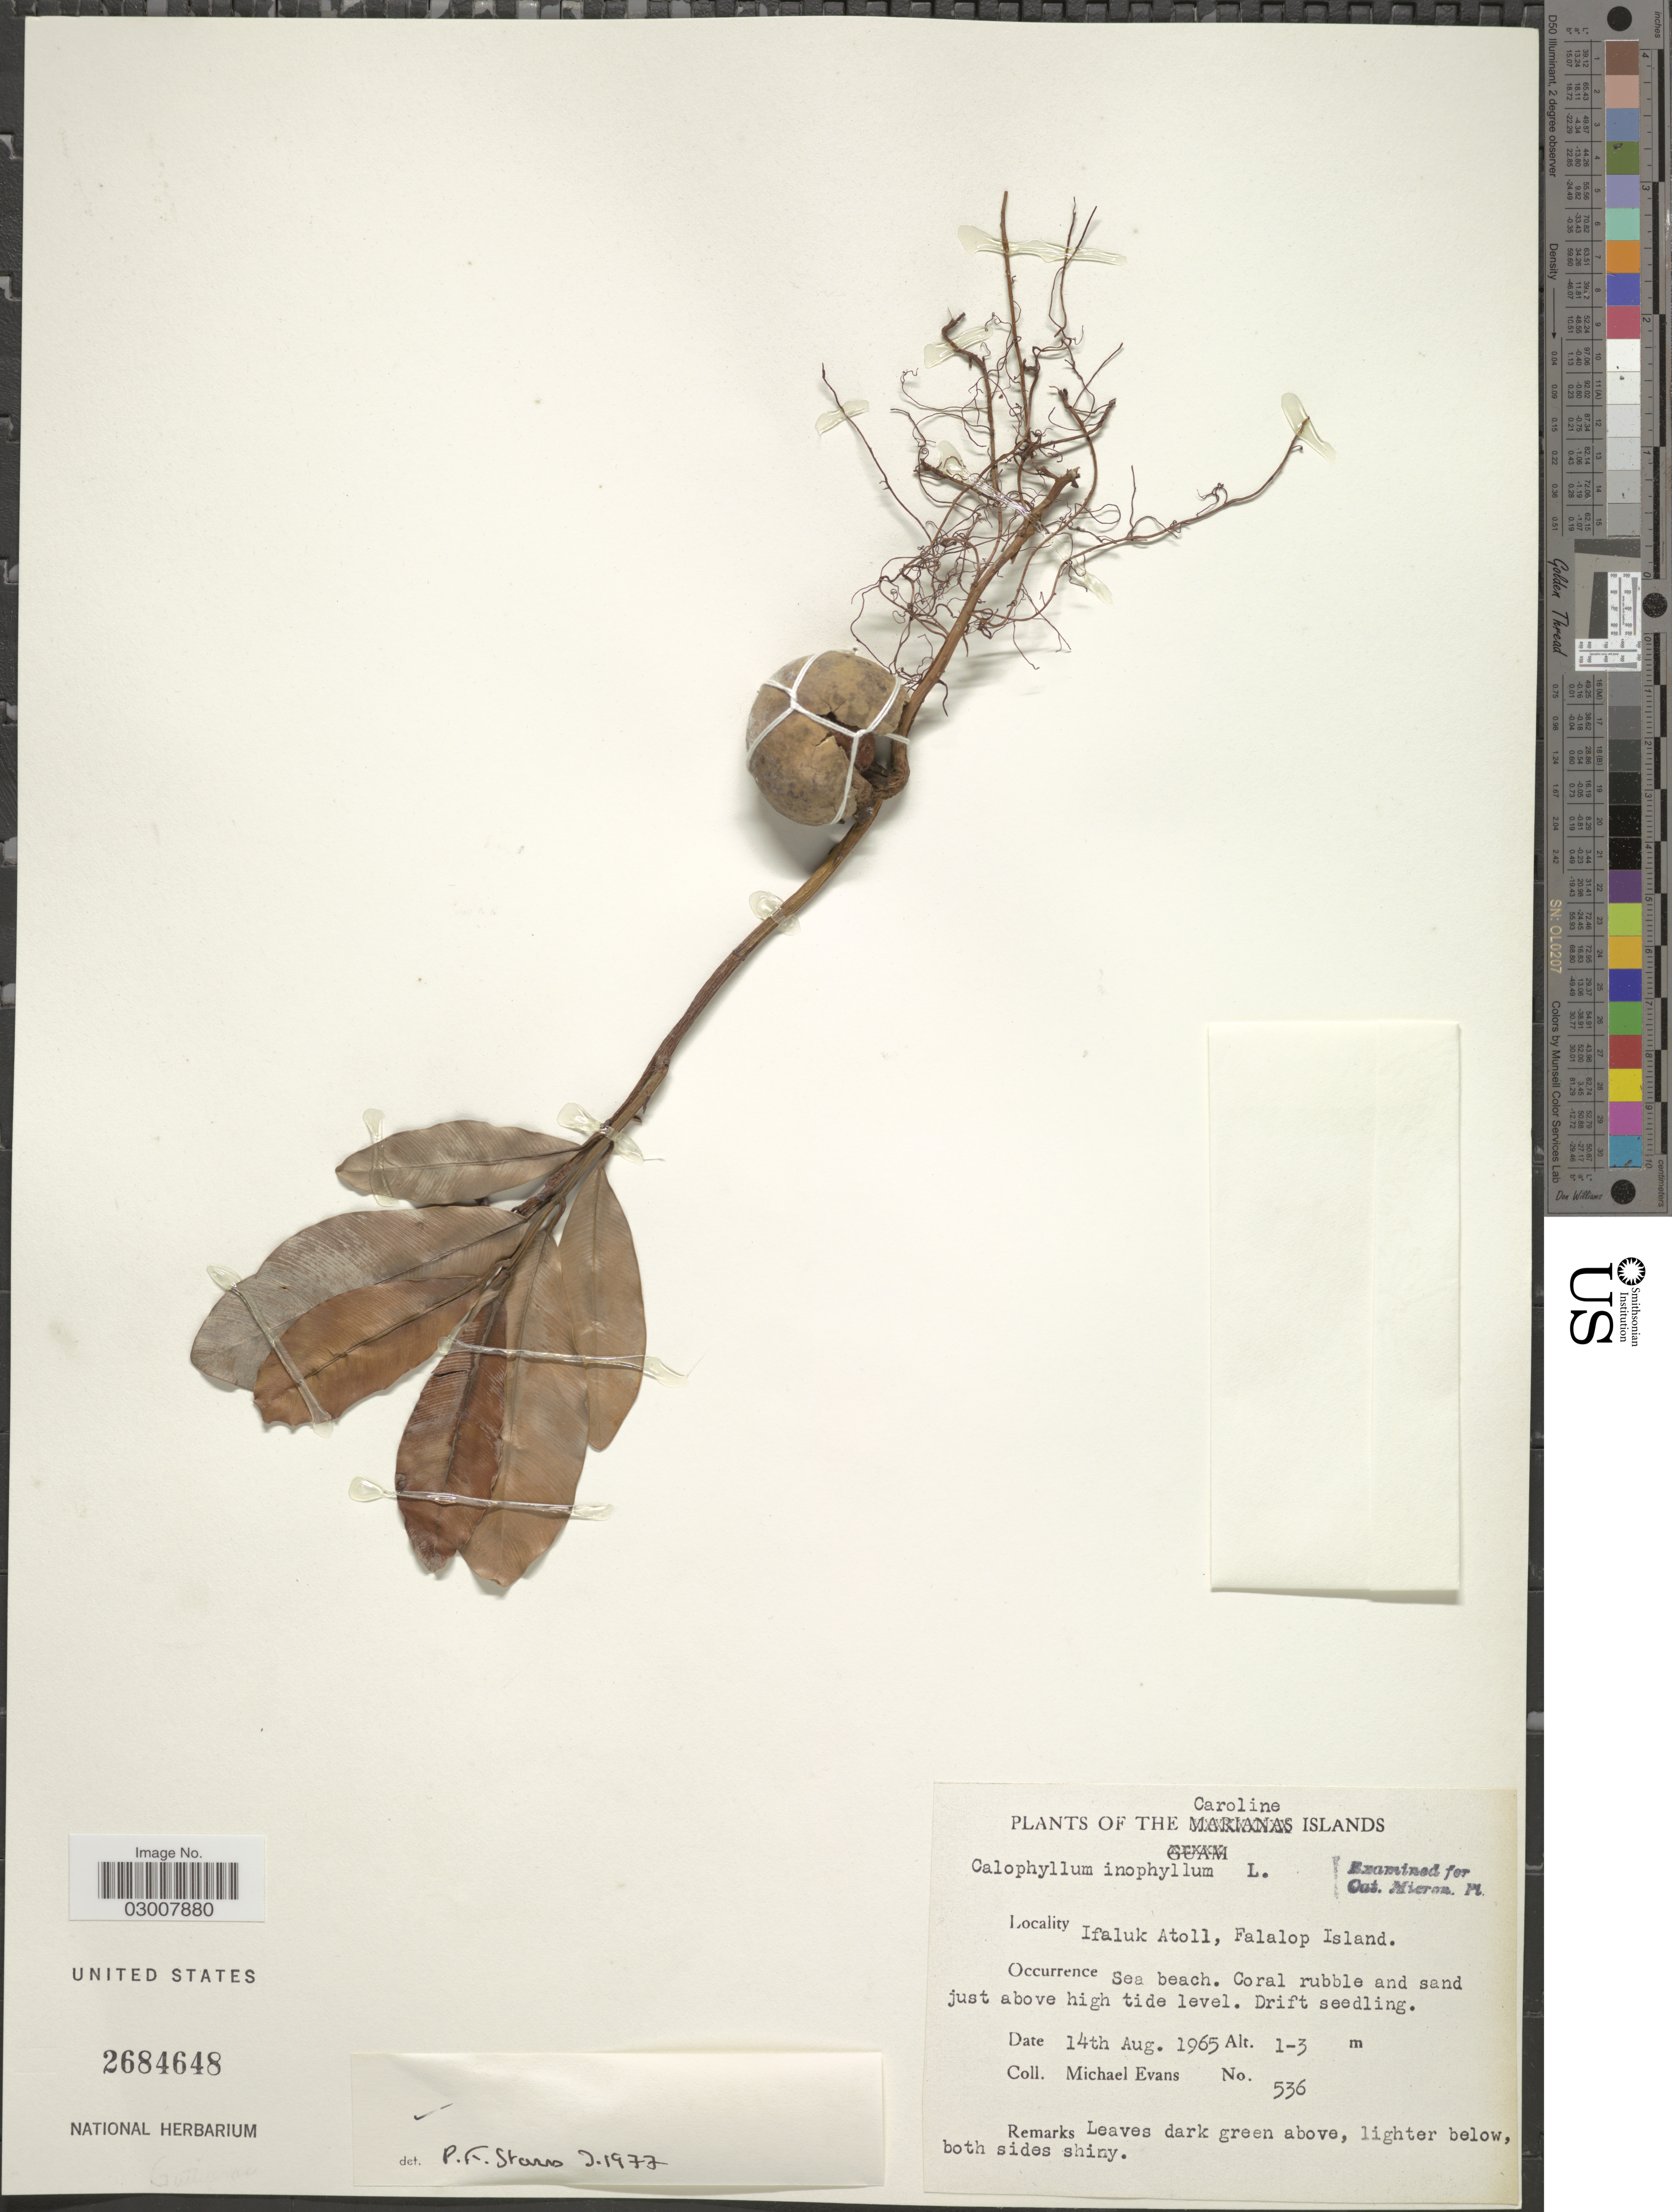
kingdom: Plantae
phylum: Tracheophyta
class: Magnoliopsida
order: Malpighiales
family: Calophyllaceae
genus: Calophyllum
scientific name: Calophyllum inophyllum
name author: L.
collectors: M. Evans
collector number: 536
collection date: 1965-08-14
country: Micronesia, Federated States of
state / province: Yap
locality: The Caroline Islands, Ifaluk Atoll, Falalop Island.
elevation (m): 1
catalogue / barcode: US 2684648